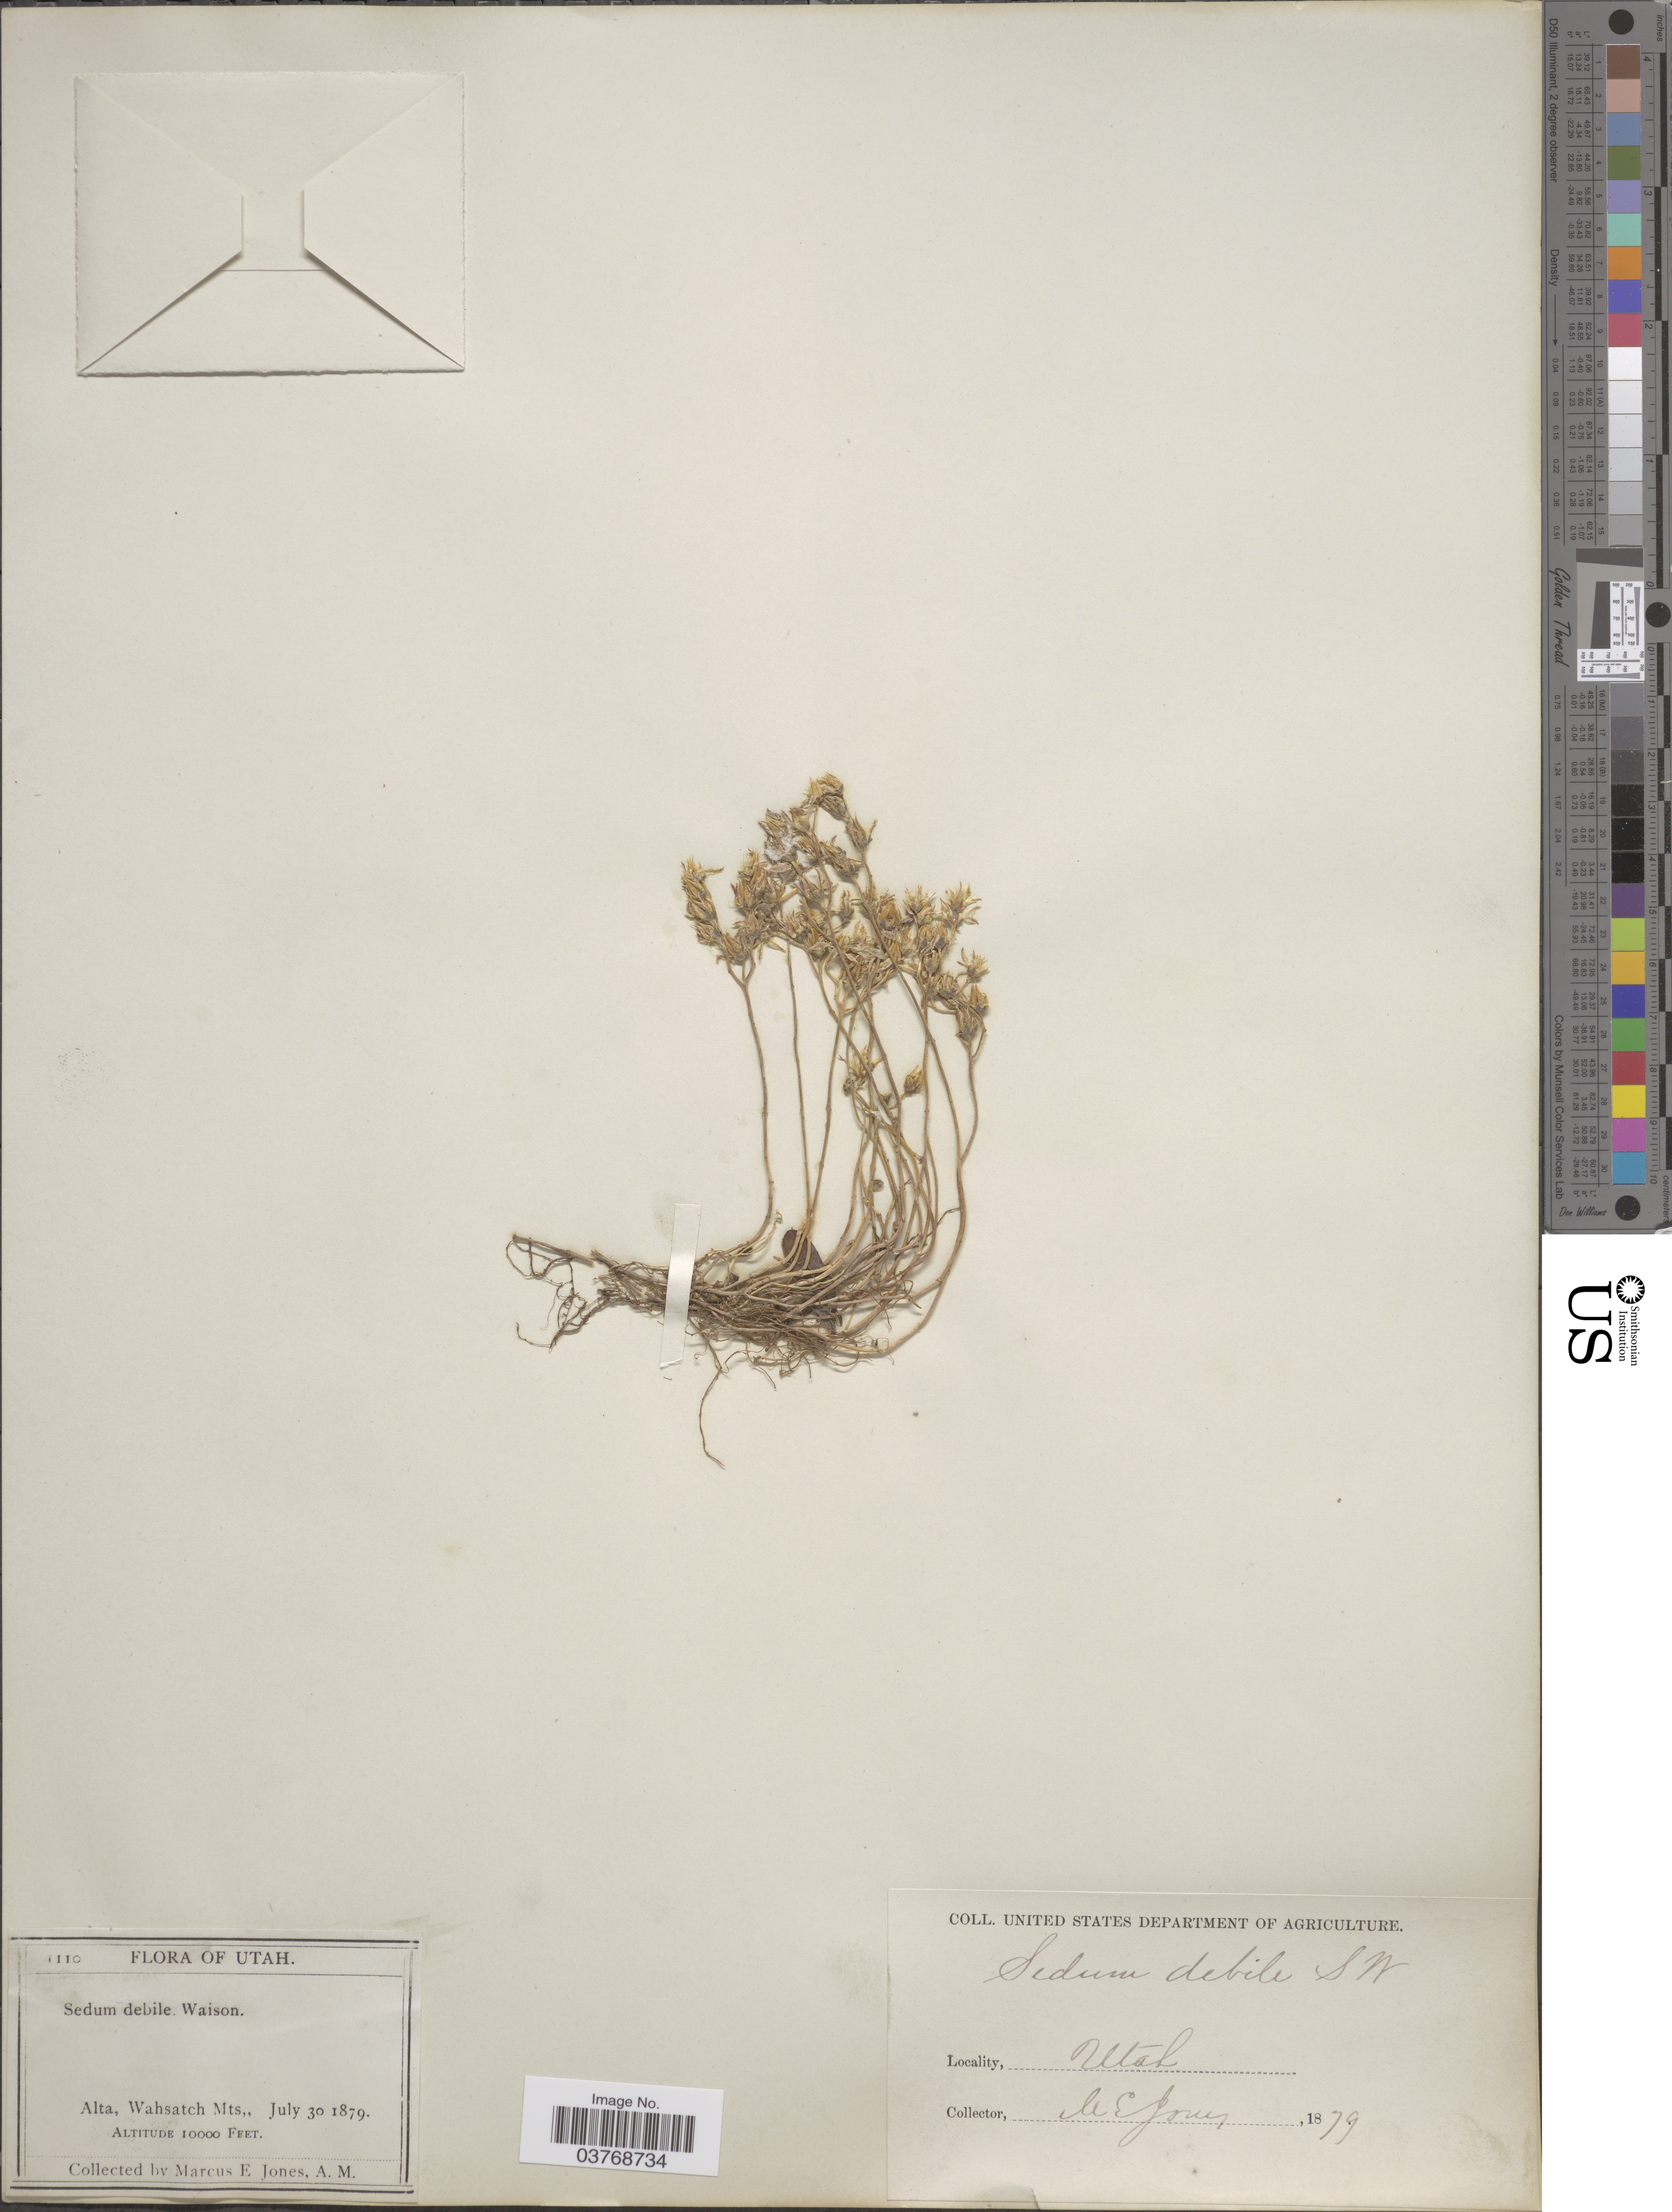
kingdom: Plantae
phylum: Tracheophyta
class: Magnoliopsida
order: Saxifragales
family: Crassulaceae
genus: Sedum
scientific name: Sedum debile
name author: S. Watson in C. King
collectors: M. E. Jones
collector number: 1110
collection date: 1879-07-30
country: United States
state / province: Utah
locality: Alta, Wahsatch Mts.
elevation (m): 3048